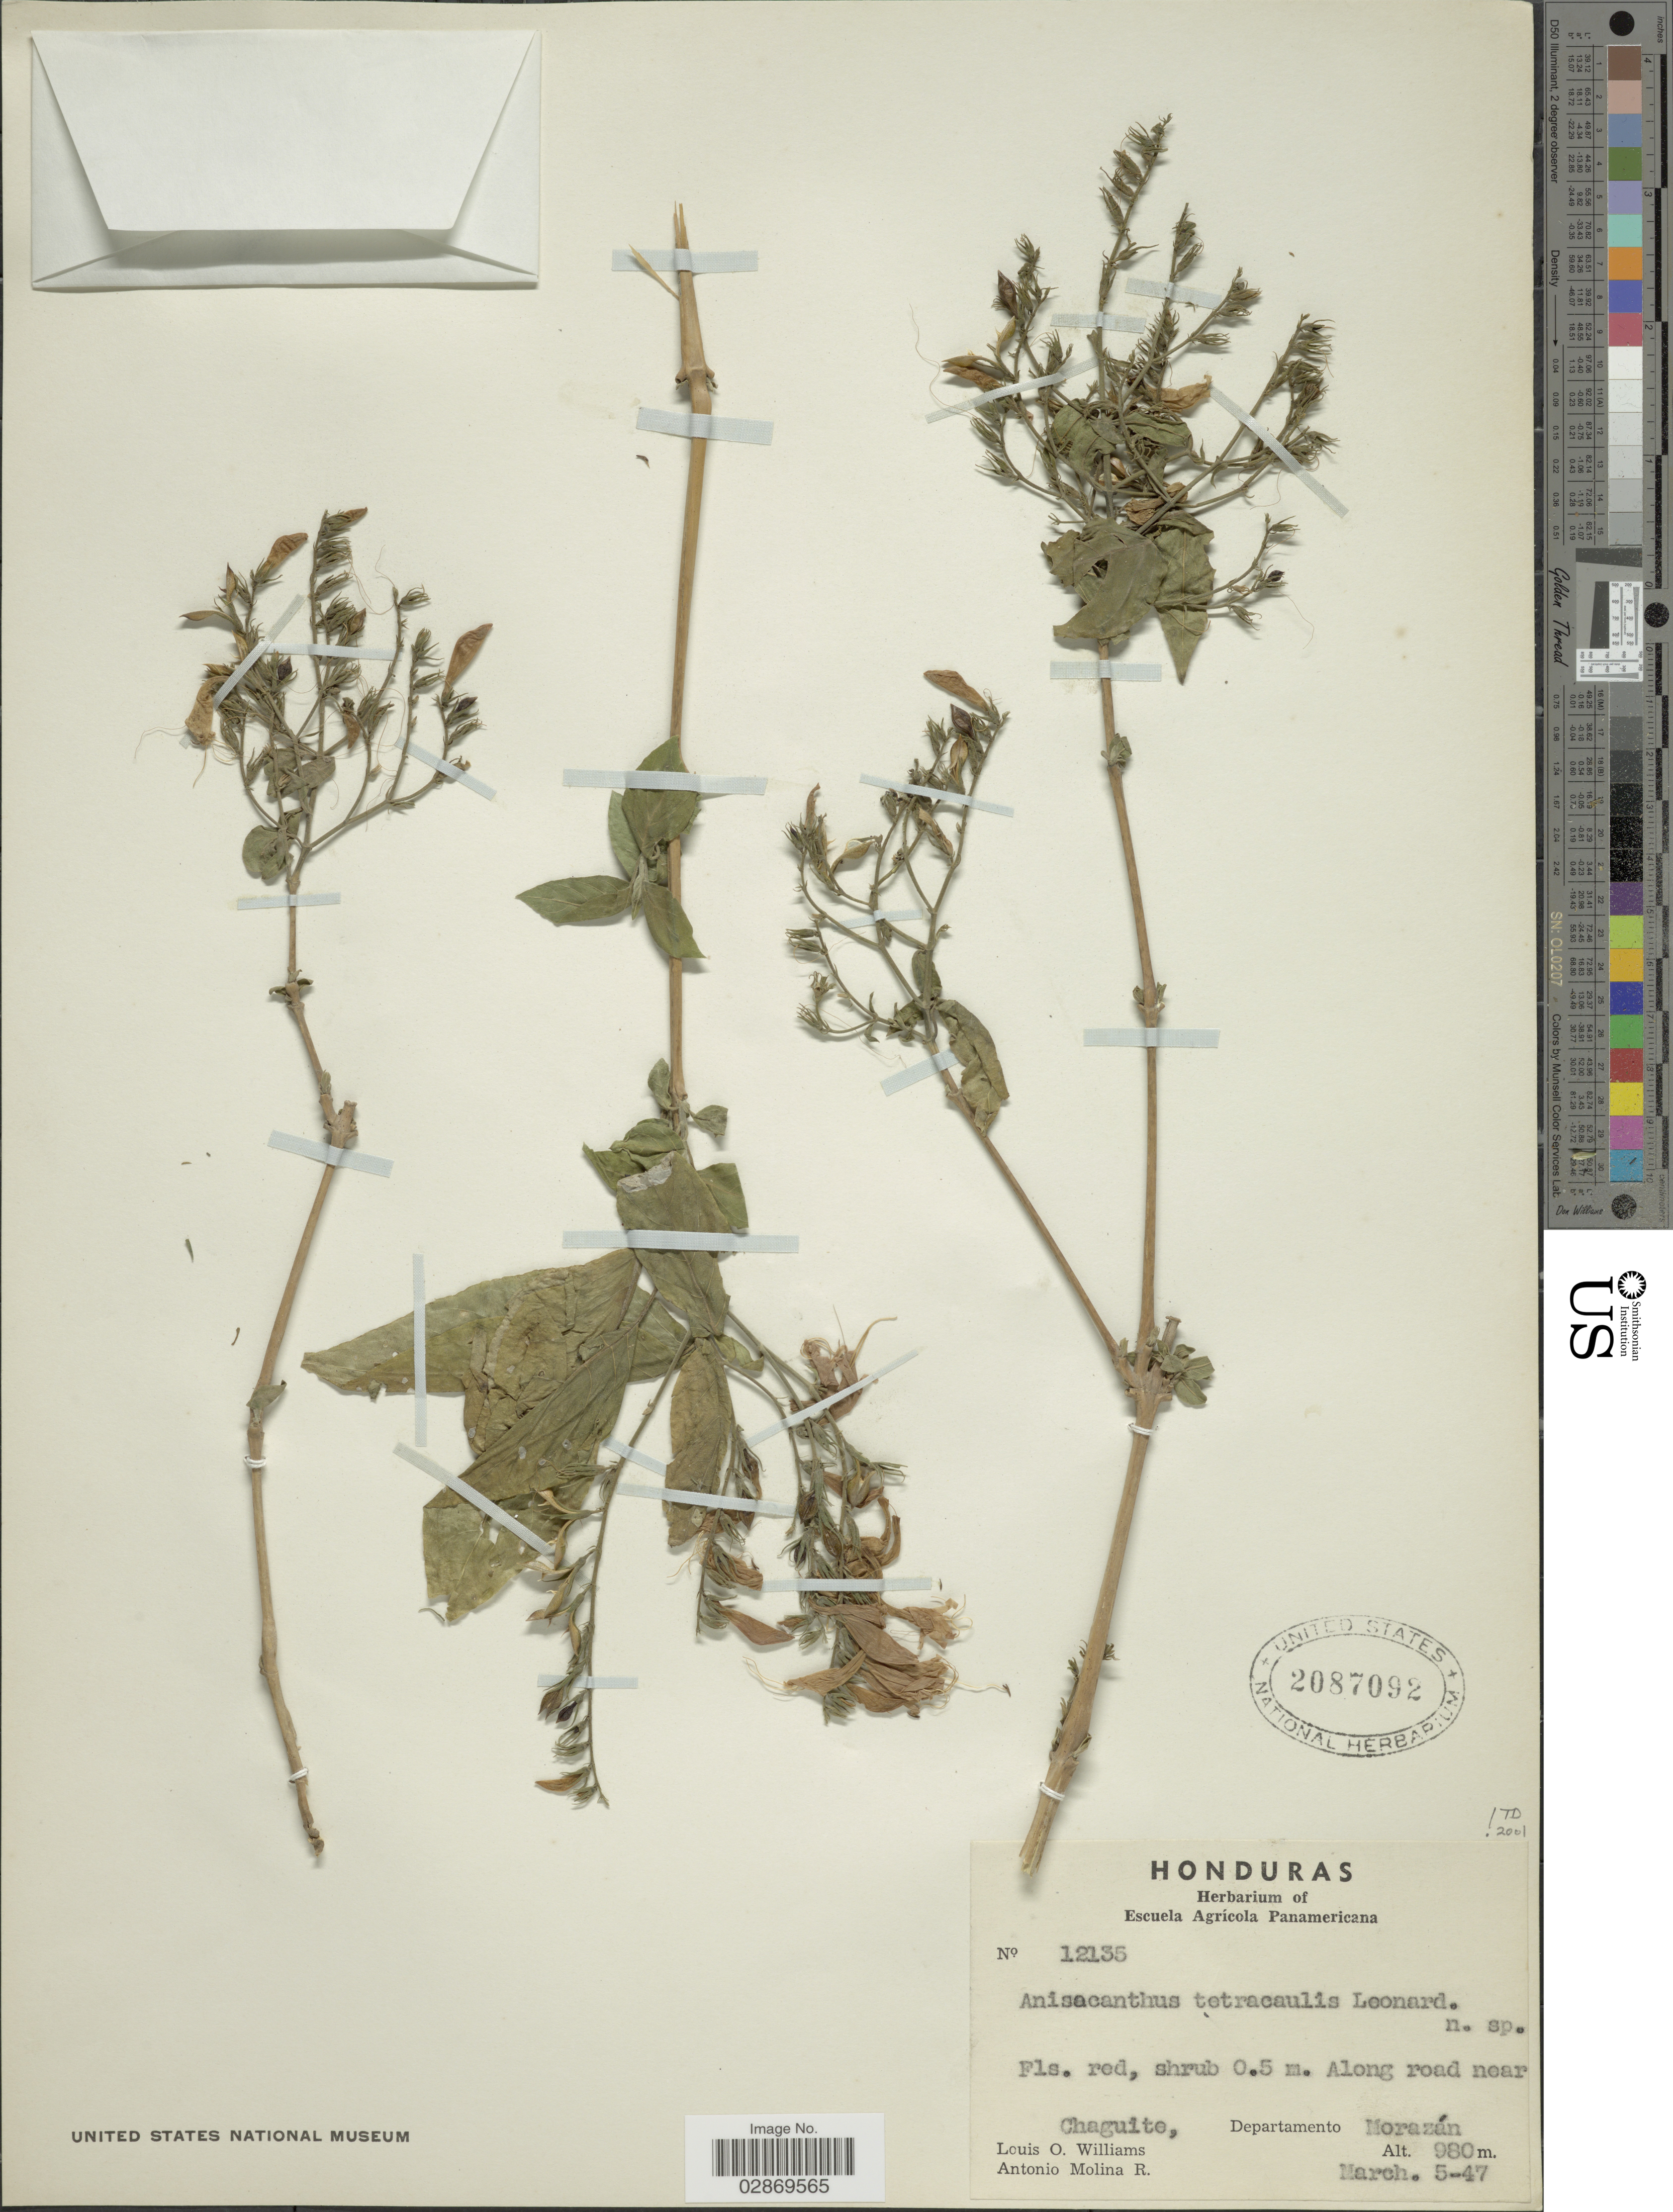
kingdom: Plantae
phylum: Tracheophyta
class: Magnoliopsida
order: Lamiales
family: Acanthaceae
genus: Anisacanthus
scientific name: Anisacanthus tetracaulis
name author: Leonard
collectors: L. O. Williams & A. Molina R.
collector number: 12135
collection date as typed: Transcribed d/m/y: 5/3/47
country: Honduras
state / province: Fco. Morazán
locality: Along road near Chaguite, Departamento Morazán.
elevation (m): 980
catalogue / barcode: US 2087092